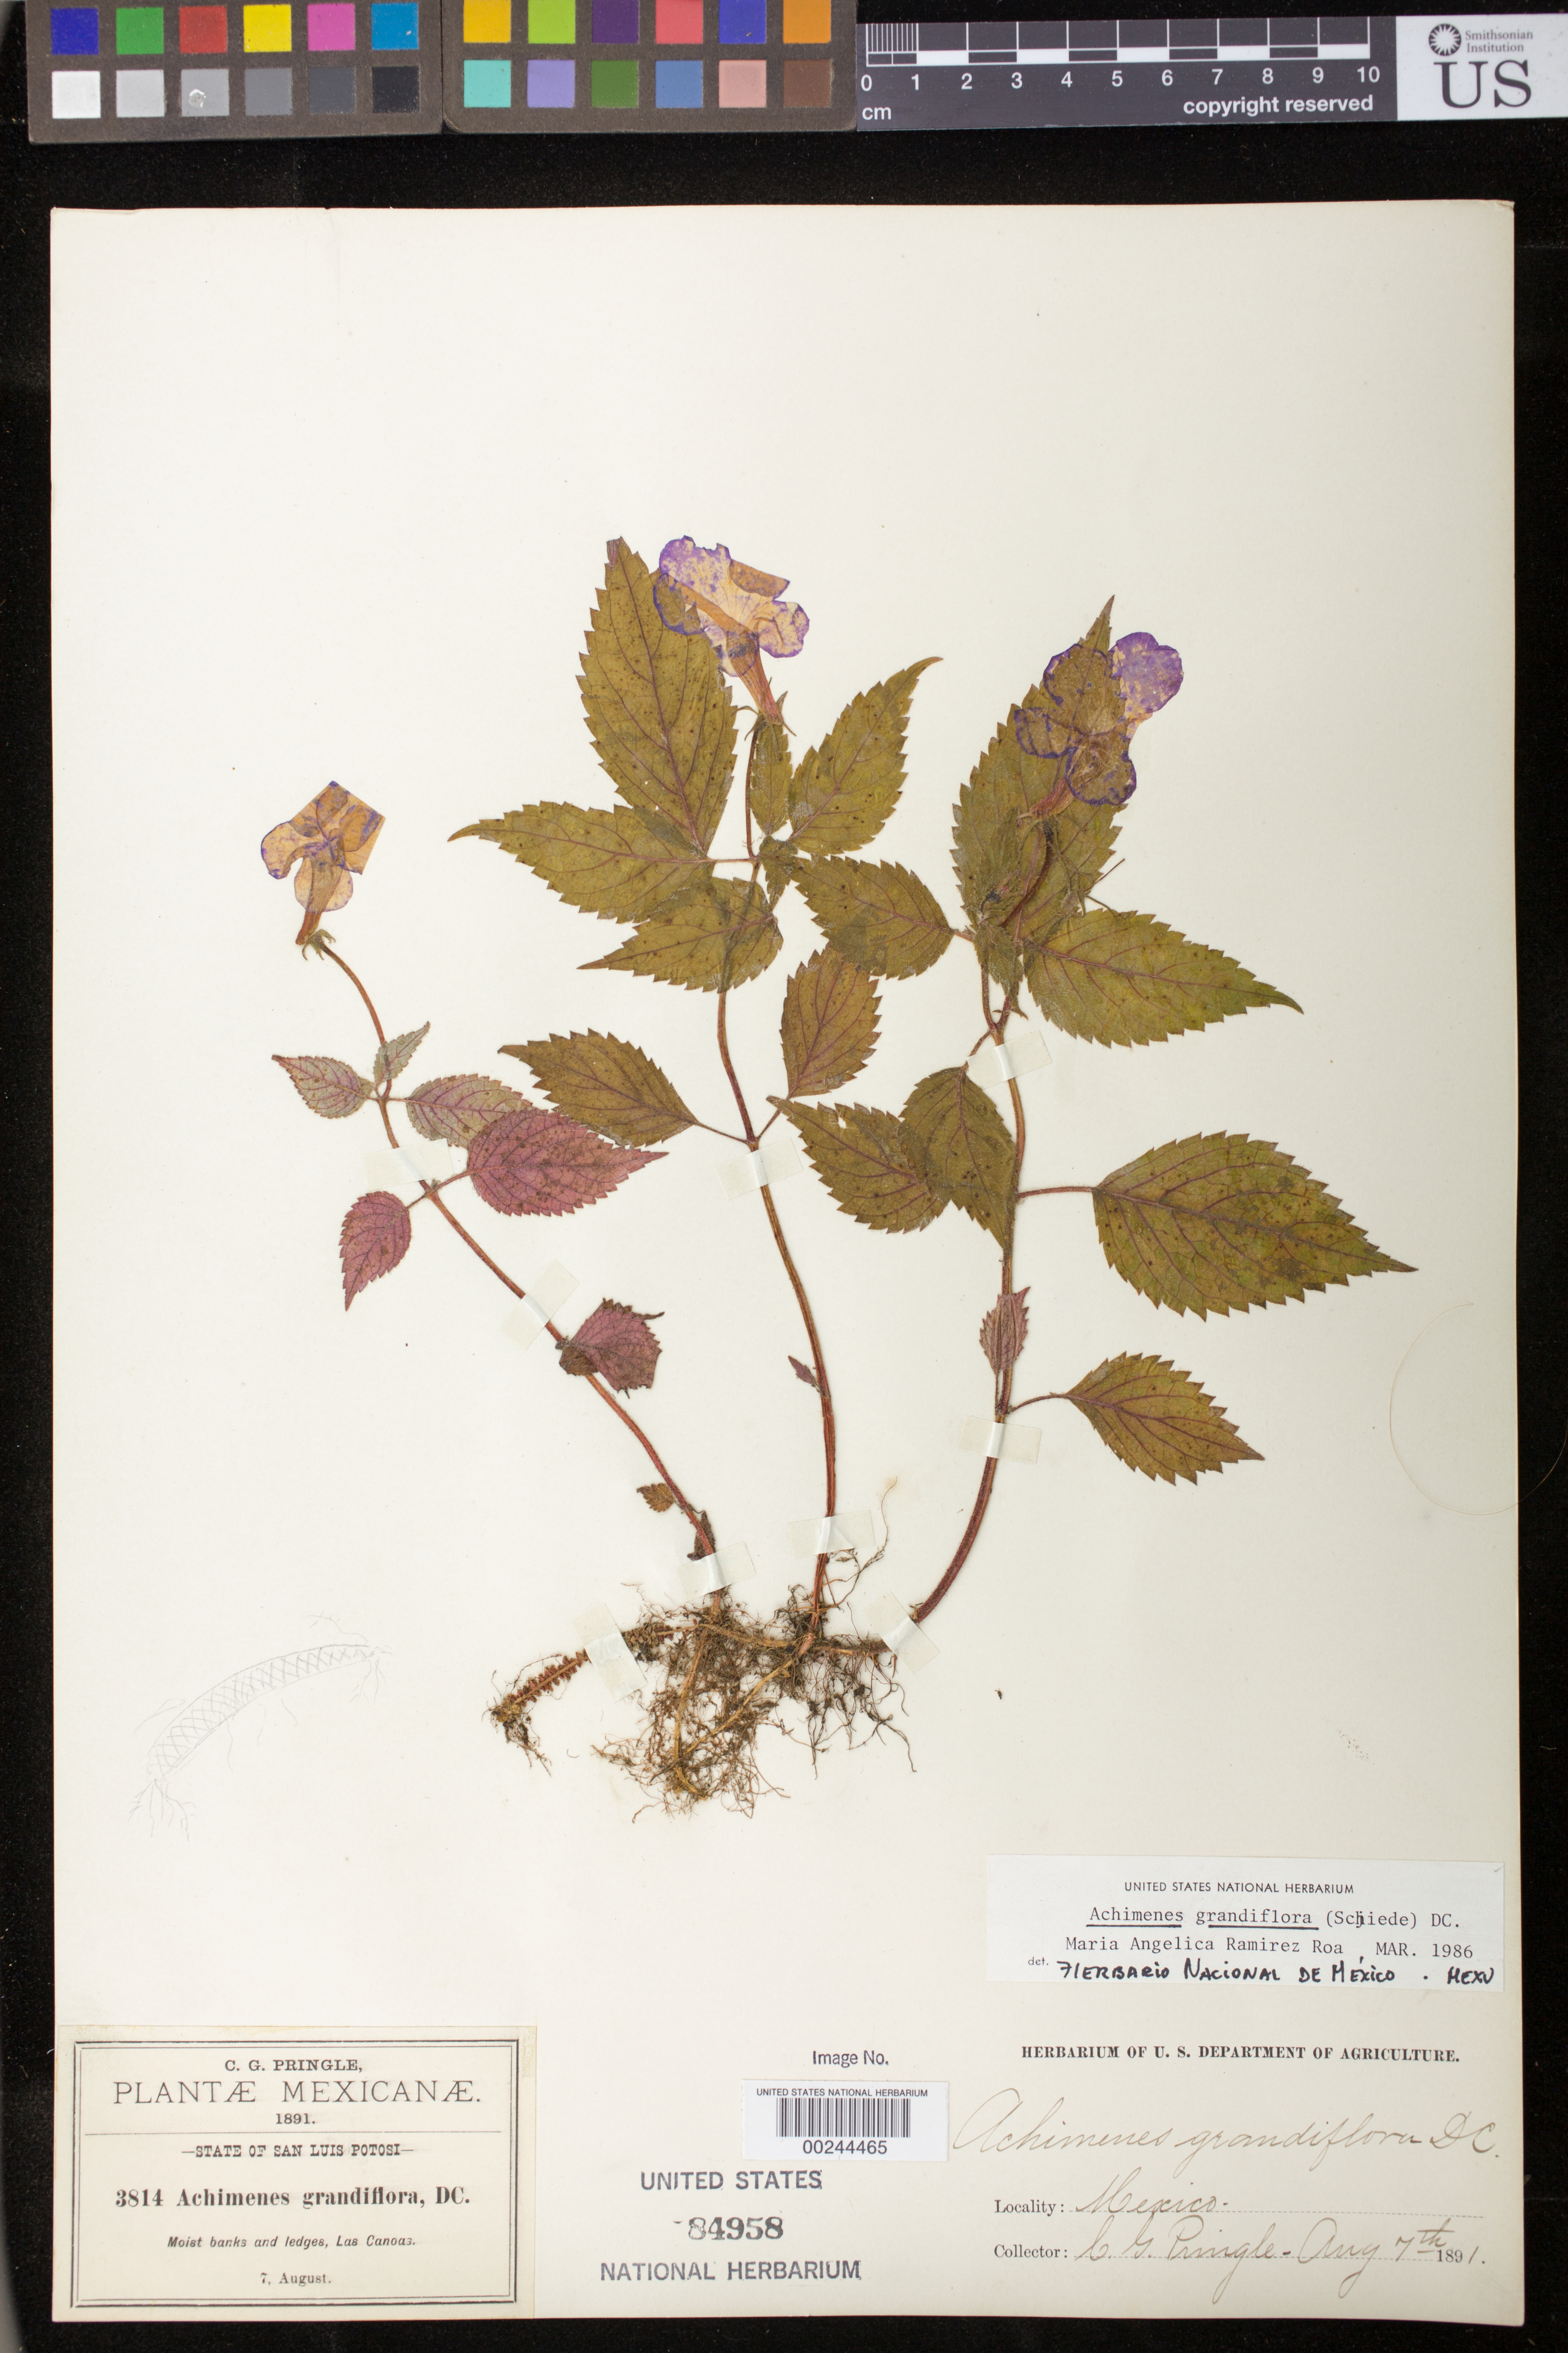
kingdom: Plantae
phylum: Tracheophyta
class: Magnoliopsida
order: Lamiales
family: Gesneriaceae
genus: Achimenes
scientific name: Achimenes grandiflora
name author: (Schiede) DC.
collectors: C. G. Pringle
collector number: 3814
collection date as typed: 07 Aug 1891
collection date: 1891-08-07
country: Mexico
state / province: San Luis Potosi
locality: Las Canoas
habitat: Moist banks and ledges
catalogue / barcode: US 84958